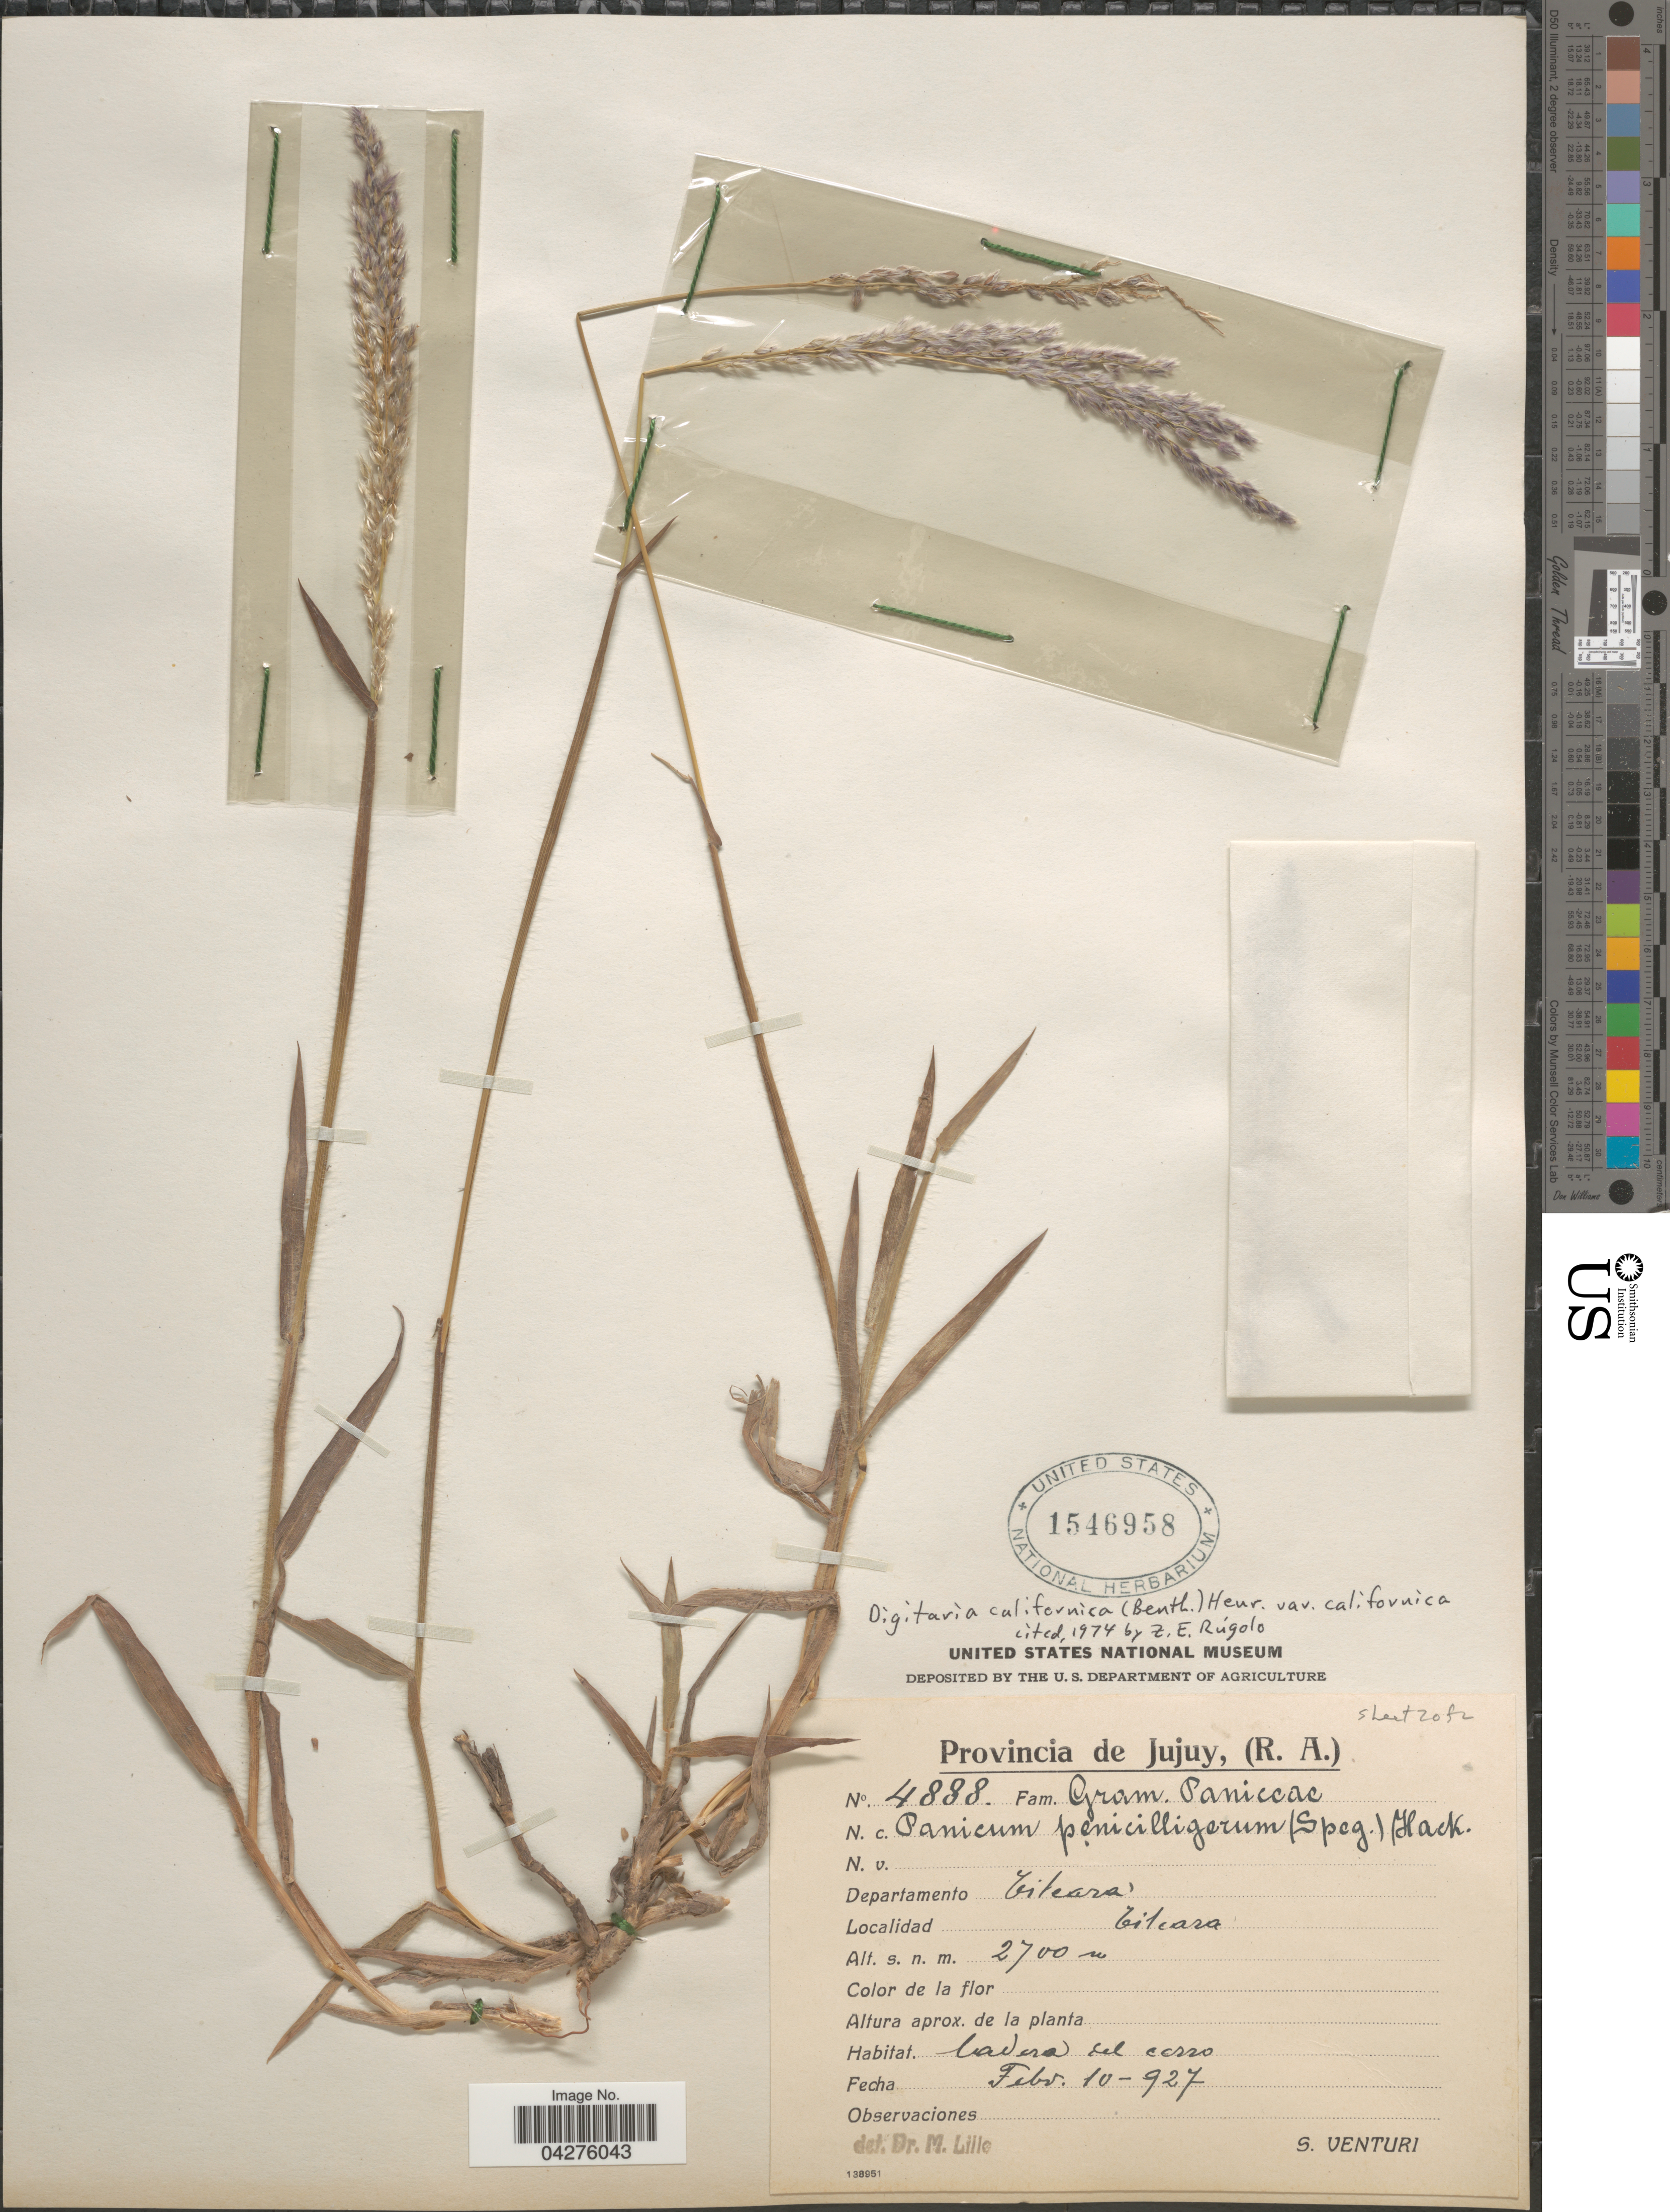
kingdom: Plantae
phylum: Tracheophyta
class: Liliopsida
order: Poales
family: Poaceae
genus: Digitaria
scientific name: Digitaria californica var. californica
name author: (Benth.) Henr.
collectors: S. Venturi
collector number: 4888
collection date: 1927-02-10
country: Argentina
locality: Departamento Tilcara. Tilcara.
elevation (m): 2700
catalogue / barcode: US 1546958